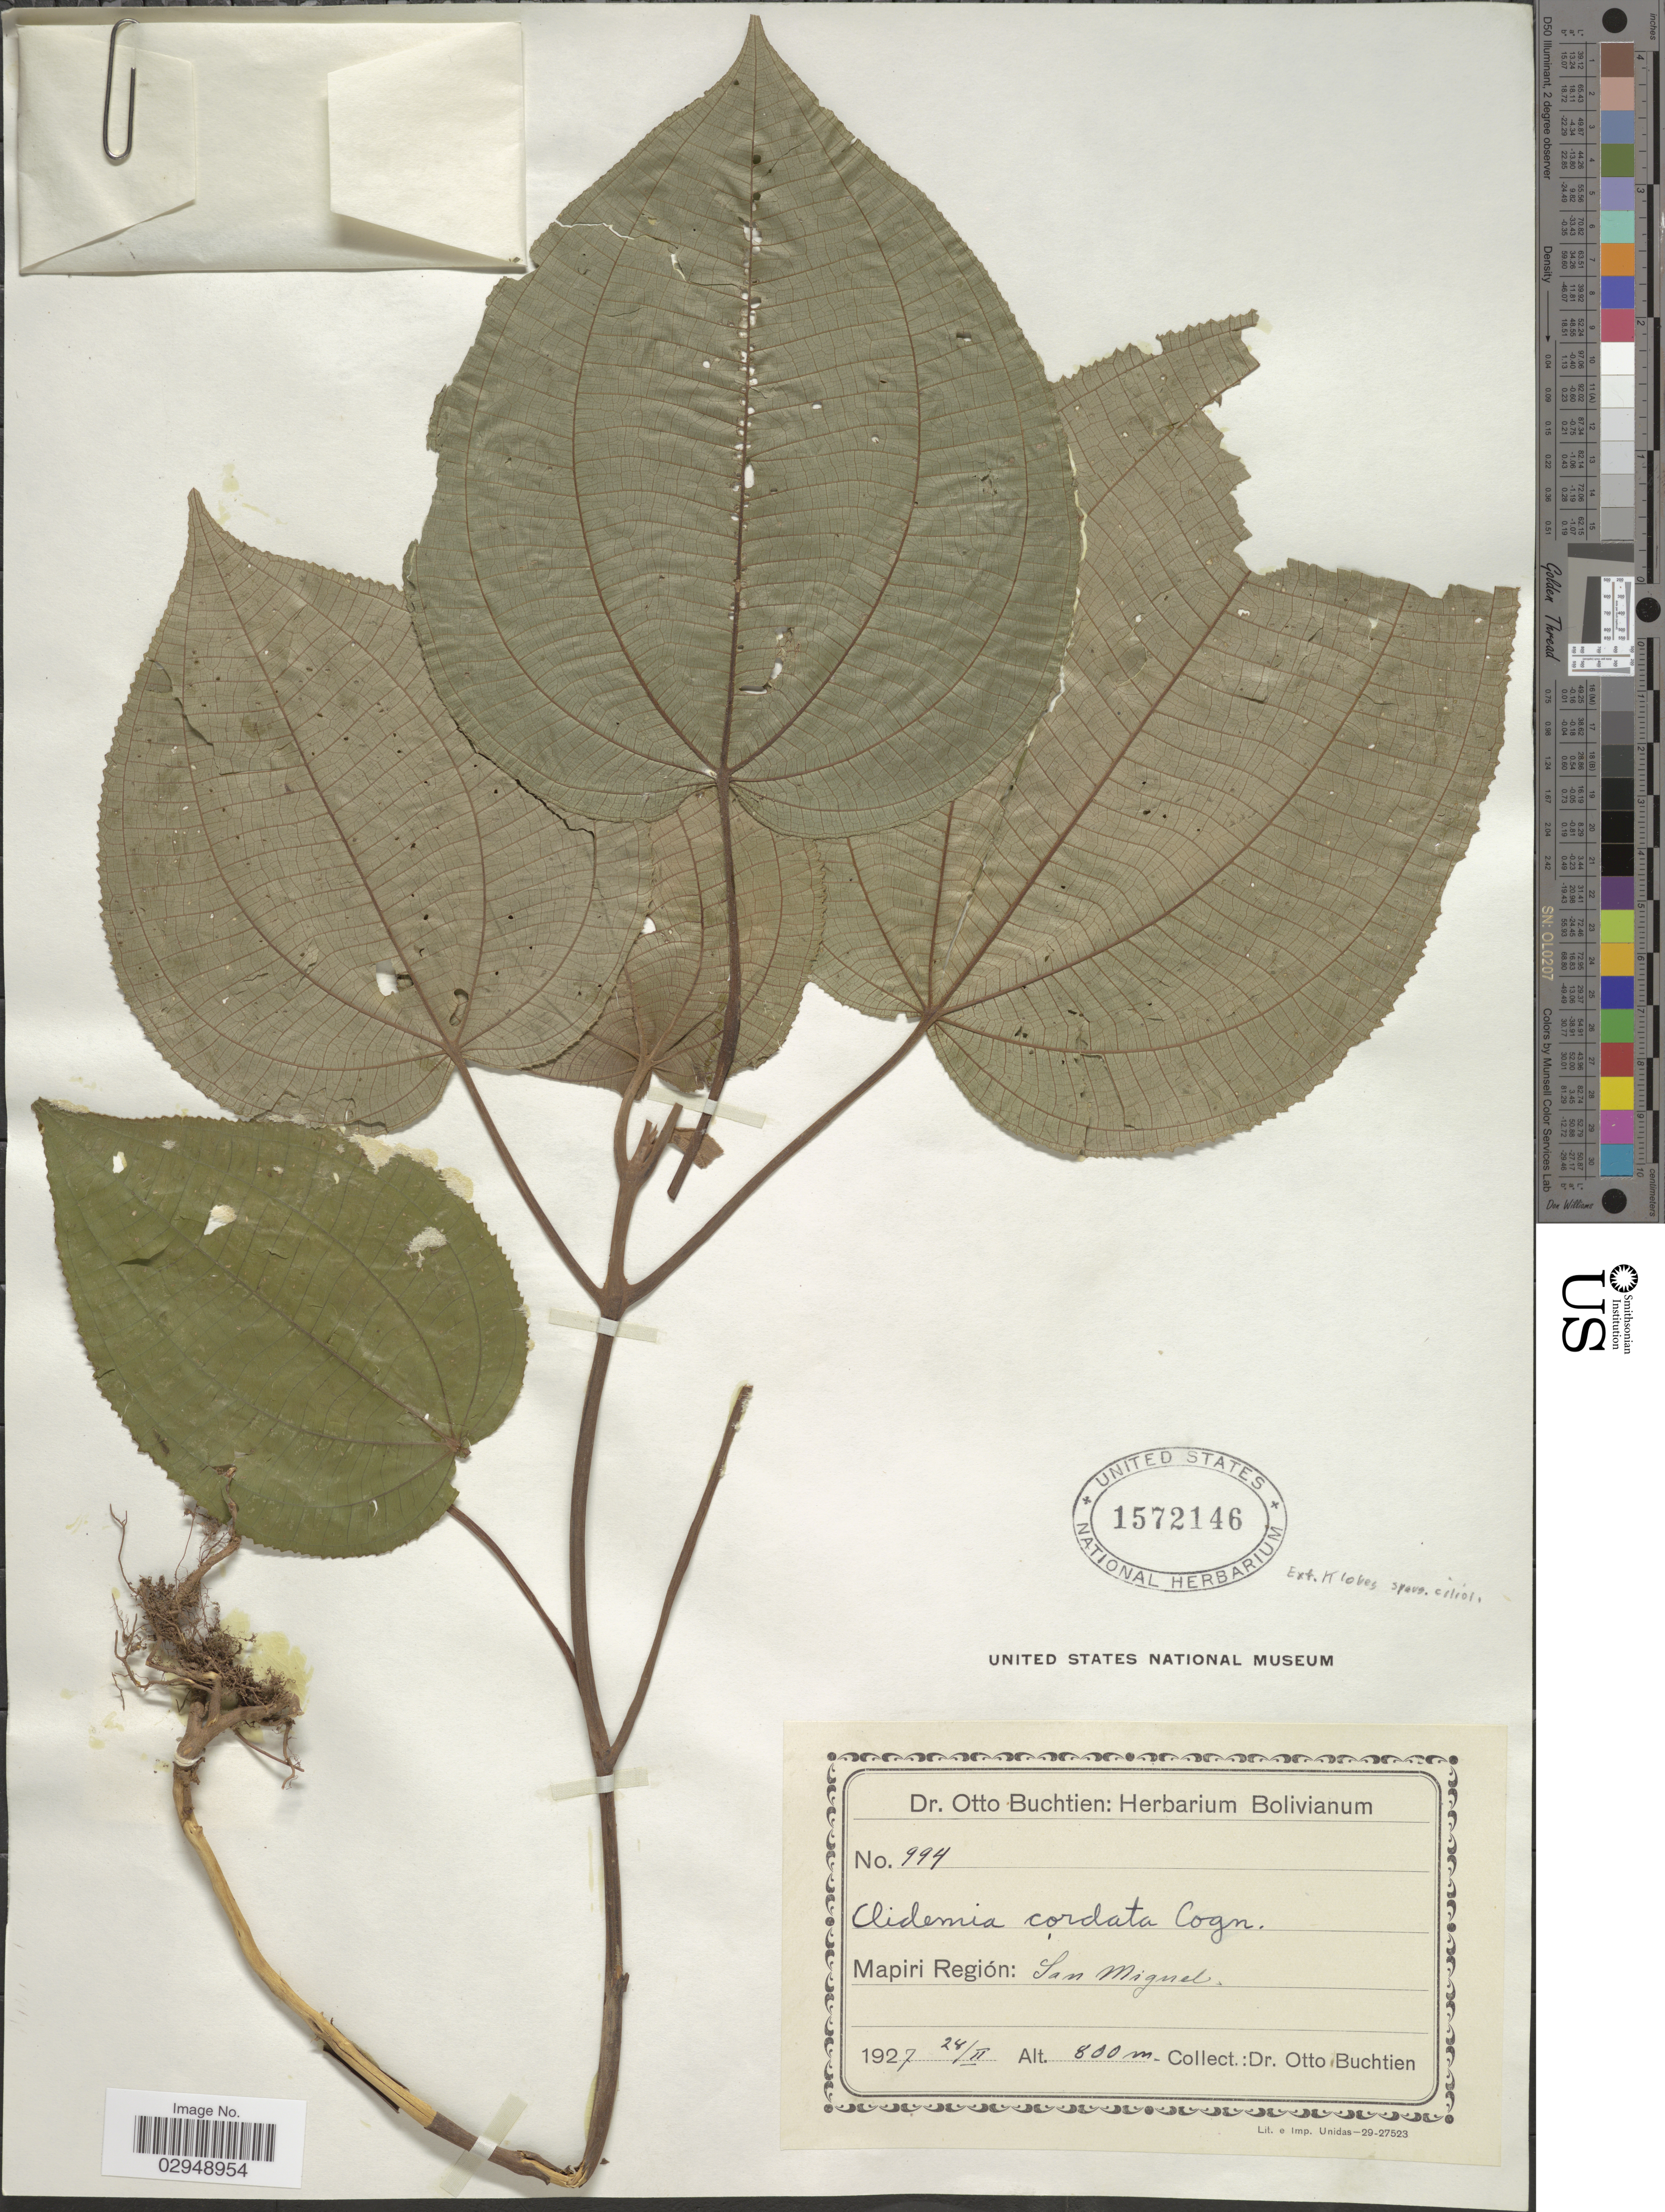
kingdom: Plantae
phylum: Tracheophyta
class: Magnoliopsida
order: Myrtales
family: Melastomataceae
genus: Clidemia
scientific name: Clidemia cordata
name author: Cogn. ex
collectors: O. Buchtien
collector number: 994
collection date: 1927-02-28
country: Bolivia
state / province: La Paz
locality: Mapiri Región: San Miguel.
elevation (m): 800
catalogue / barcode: US 1572146